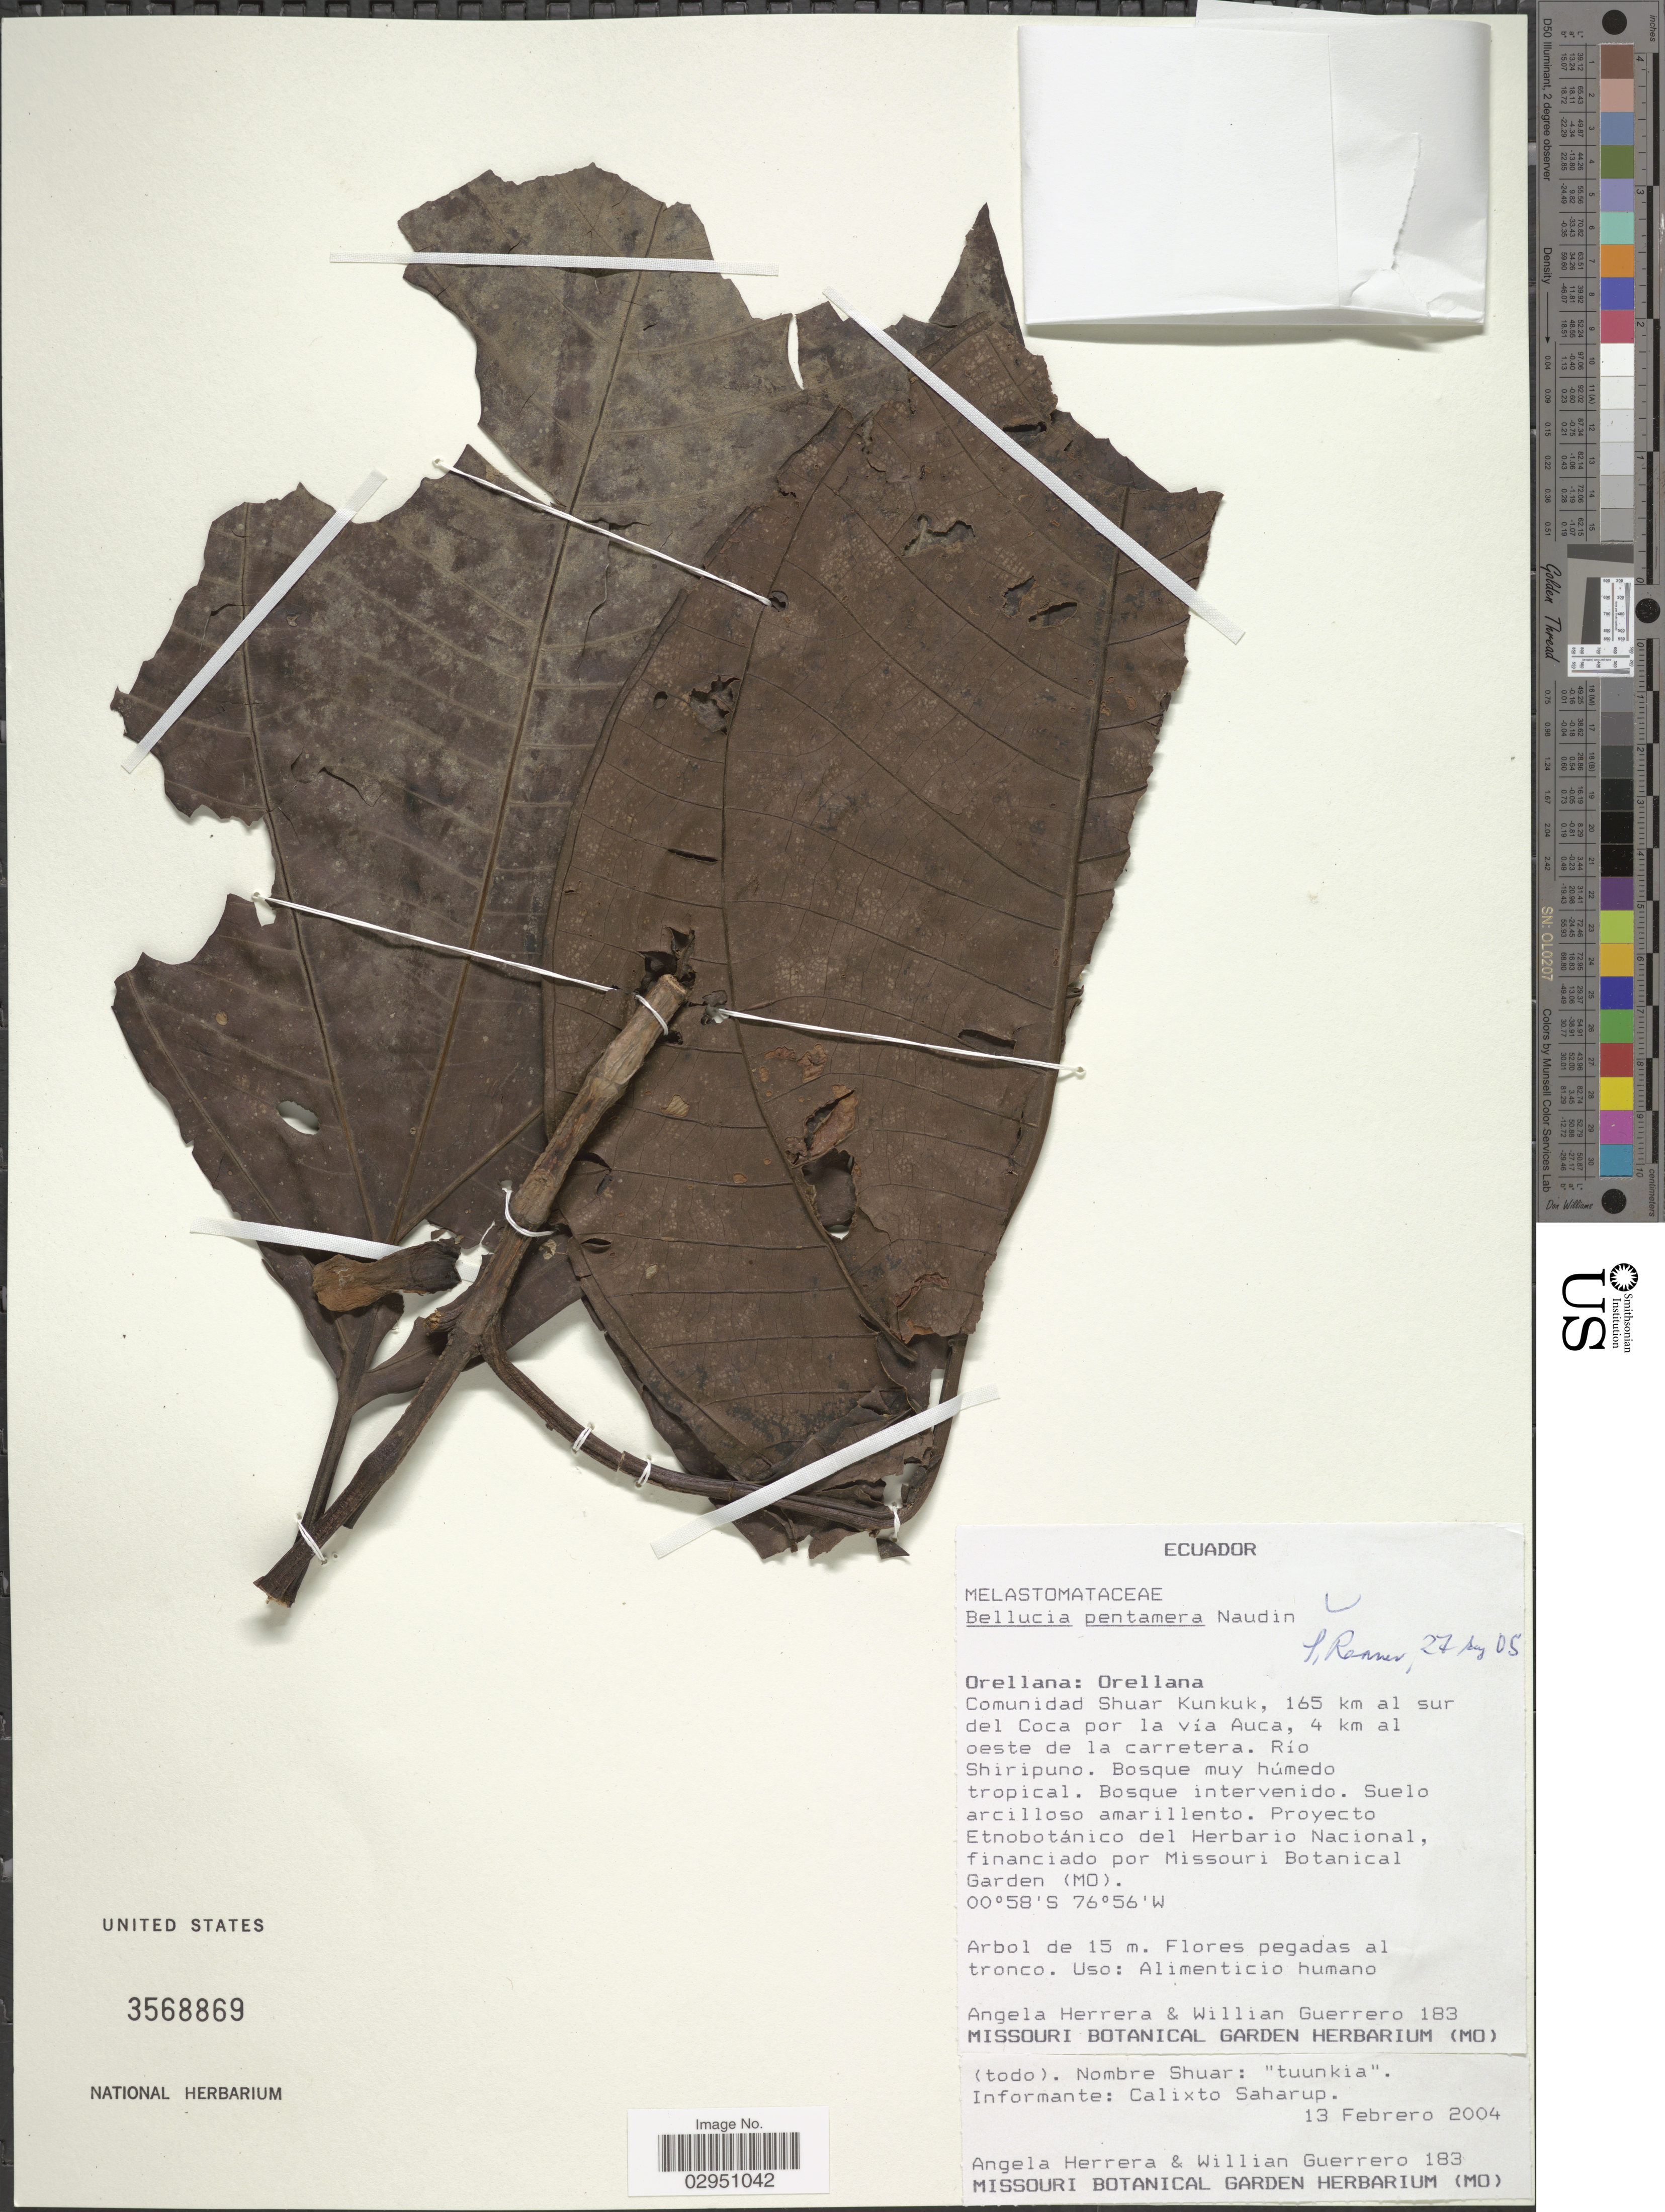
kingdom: Plantae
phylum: Tracheophyta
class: Magnoliopsida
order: Myrtales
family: Melastomataceae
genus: Bellucia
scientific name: Bellucia pentamera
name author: Naudin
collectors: A. Herrera & W. Guerrero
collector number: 183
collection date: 2004-02-13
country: Ecuador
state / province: Orellana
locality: Comunidad Shuar Kunkuk, 165 km al sur del Coca por la vía Auca, 4 km al oeste de la carretera. Río Shiripuno.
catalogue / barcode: US 3568869